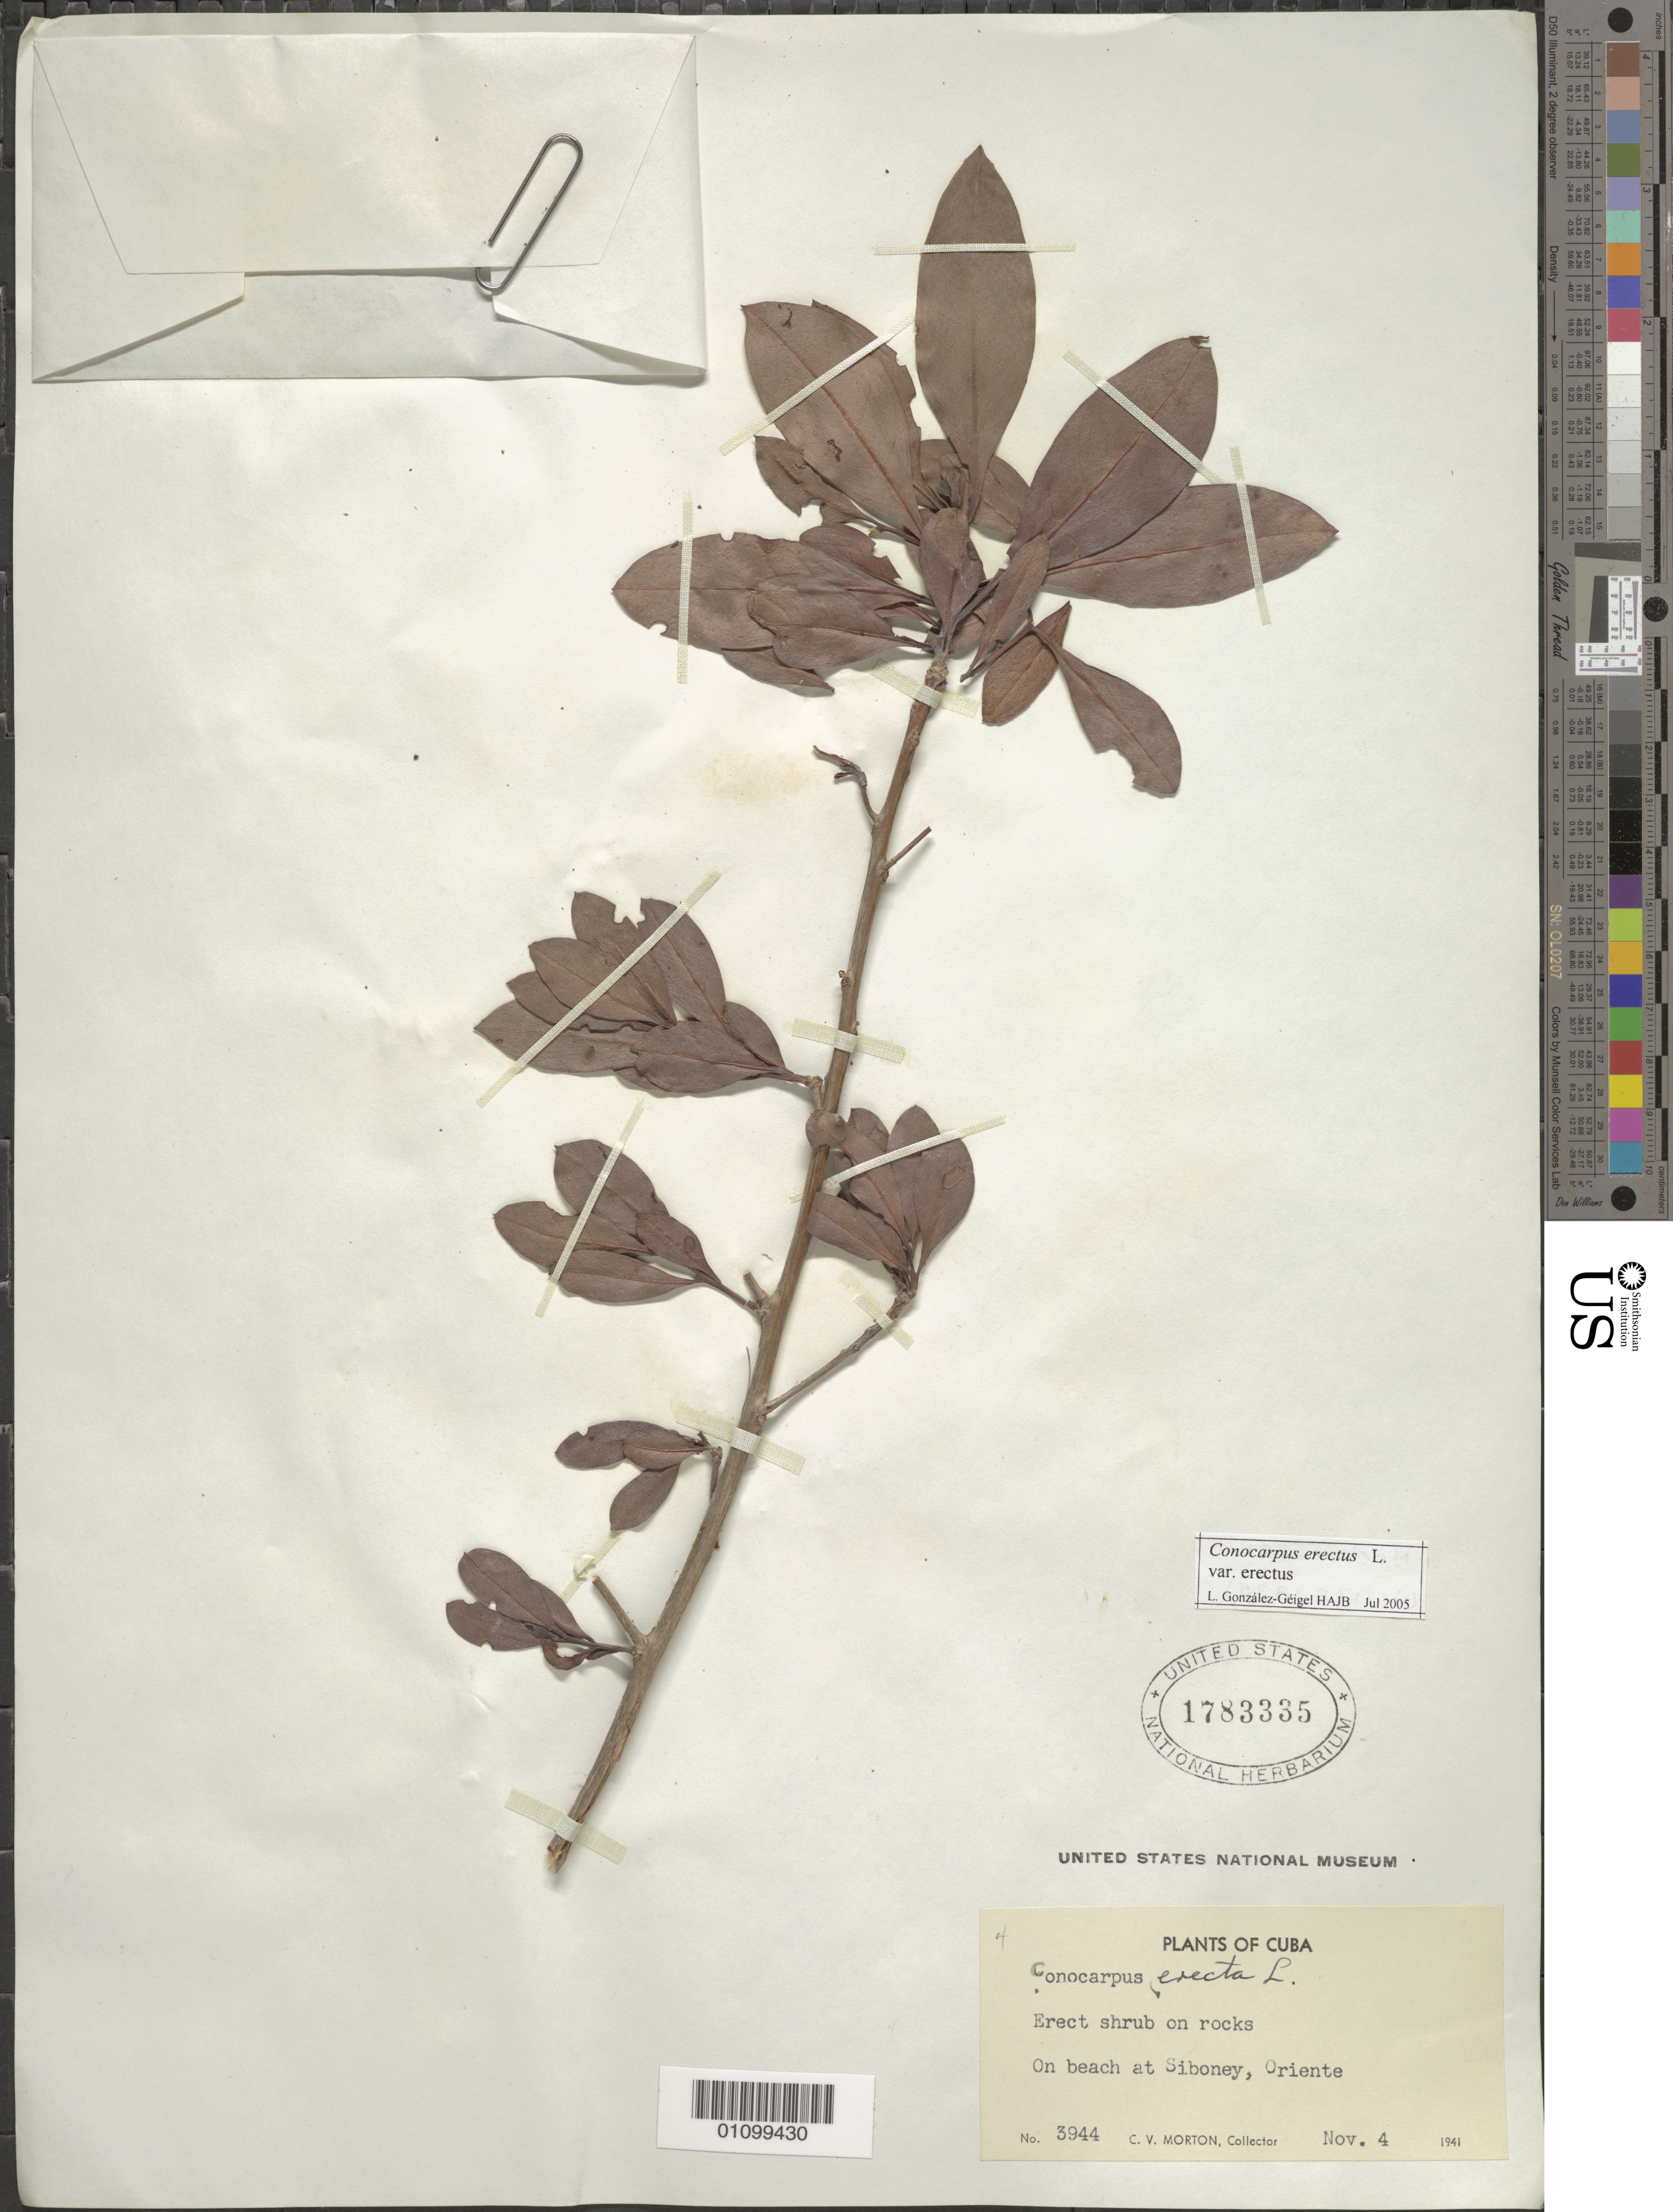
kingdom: Plantae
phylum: Tracheophyta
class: Magnoliopsida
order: Myrtales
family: Combretaceae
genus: Conocarpus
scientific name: Conocarpus erectus var. erectus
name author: L.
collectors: C. V. Morton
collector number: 3944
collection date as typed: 04 Nov 1941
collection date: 1941-11-04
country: Cuba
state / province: Oriente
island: Cuba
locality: On beach at Siboney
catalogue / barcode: US 1783335